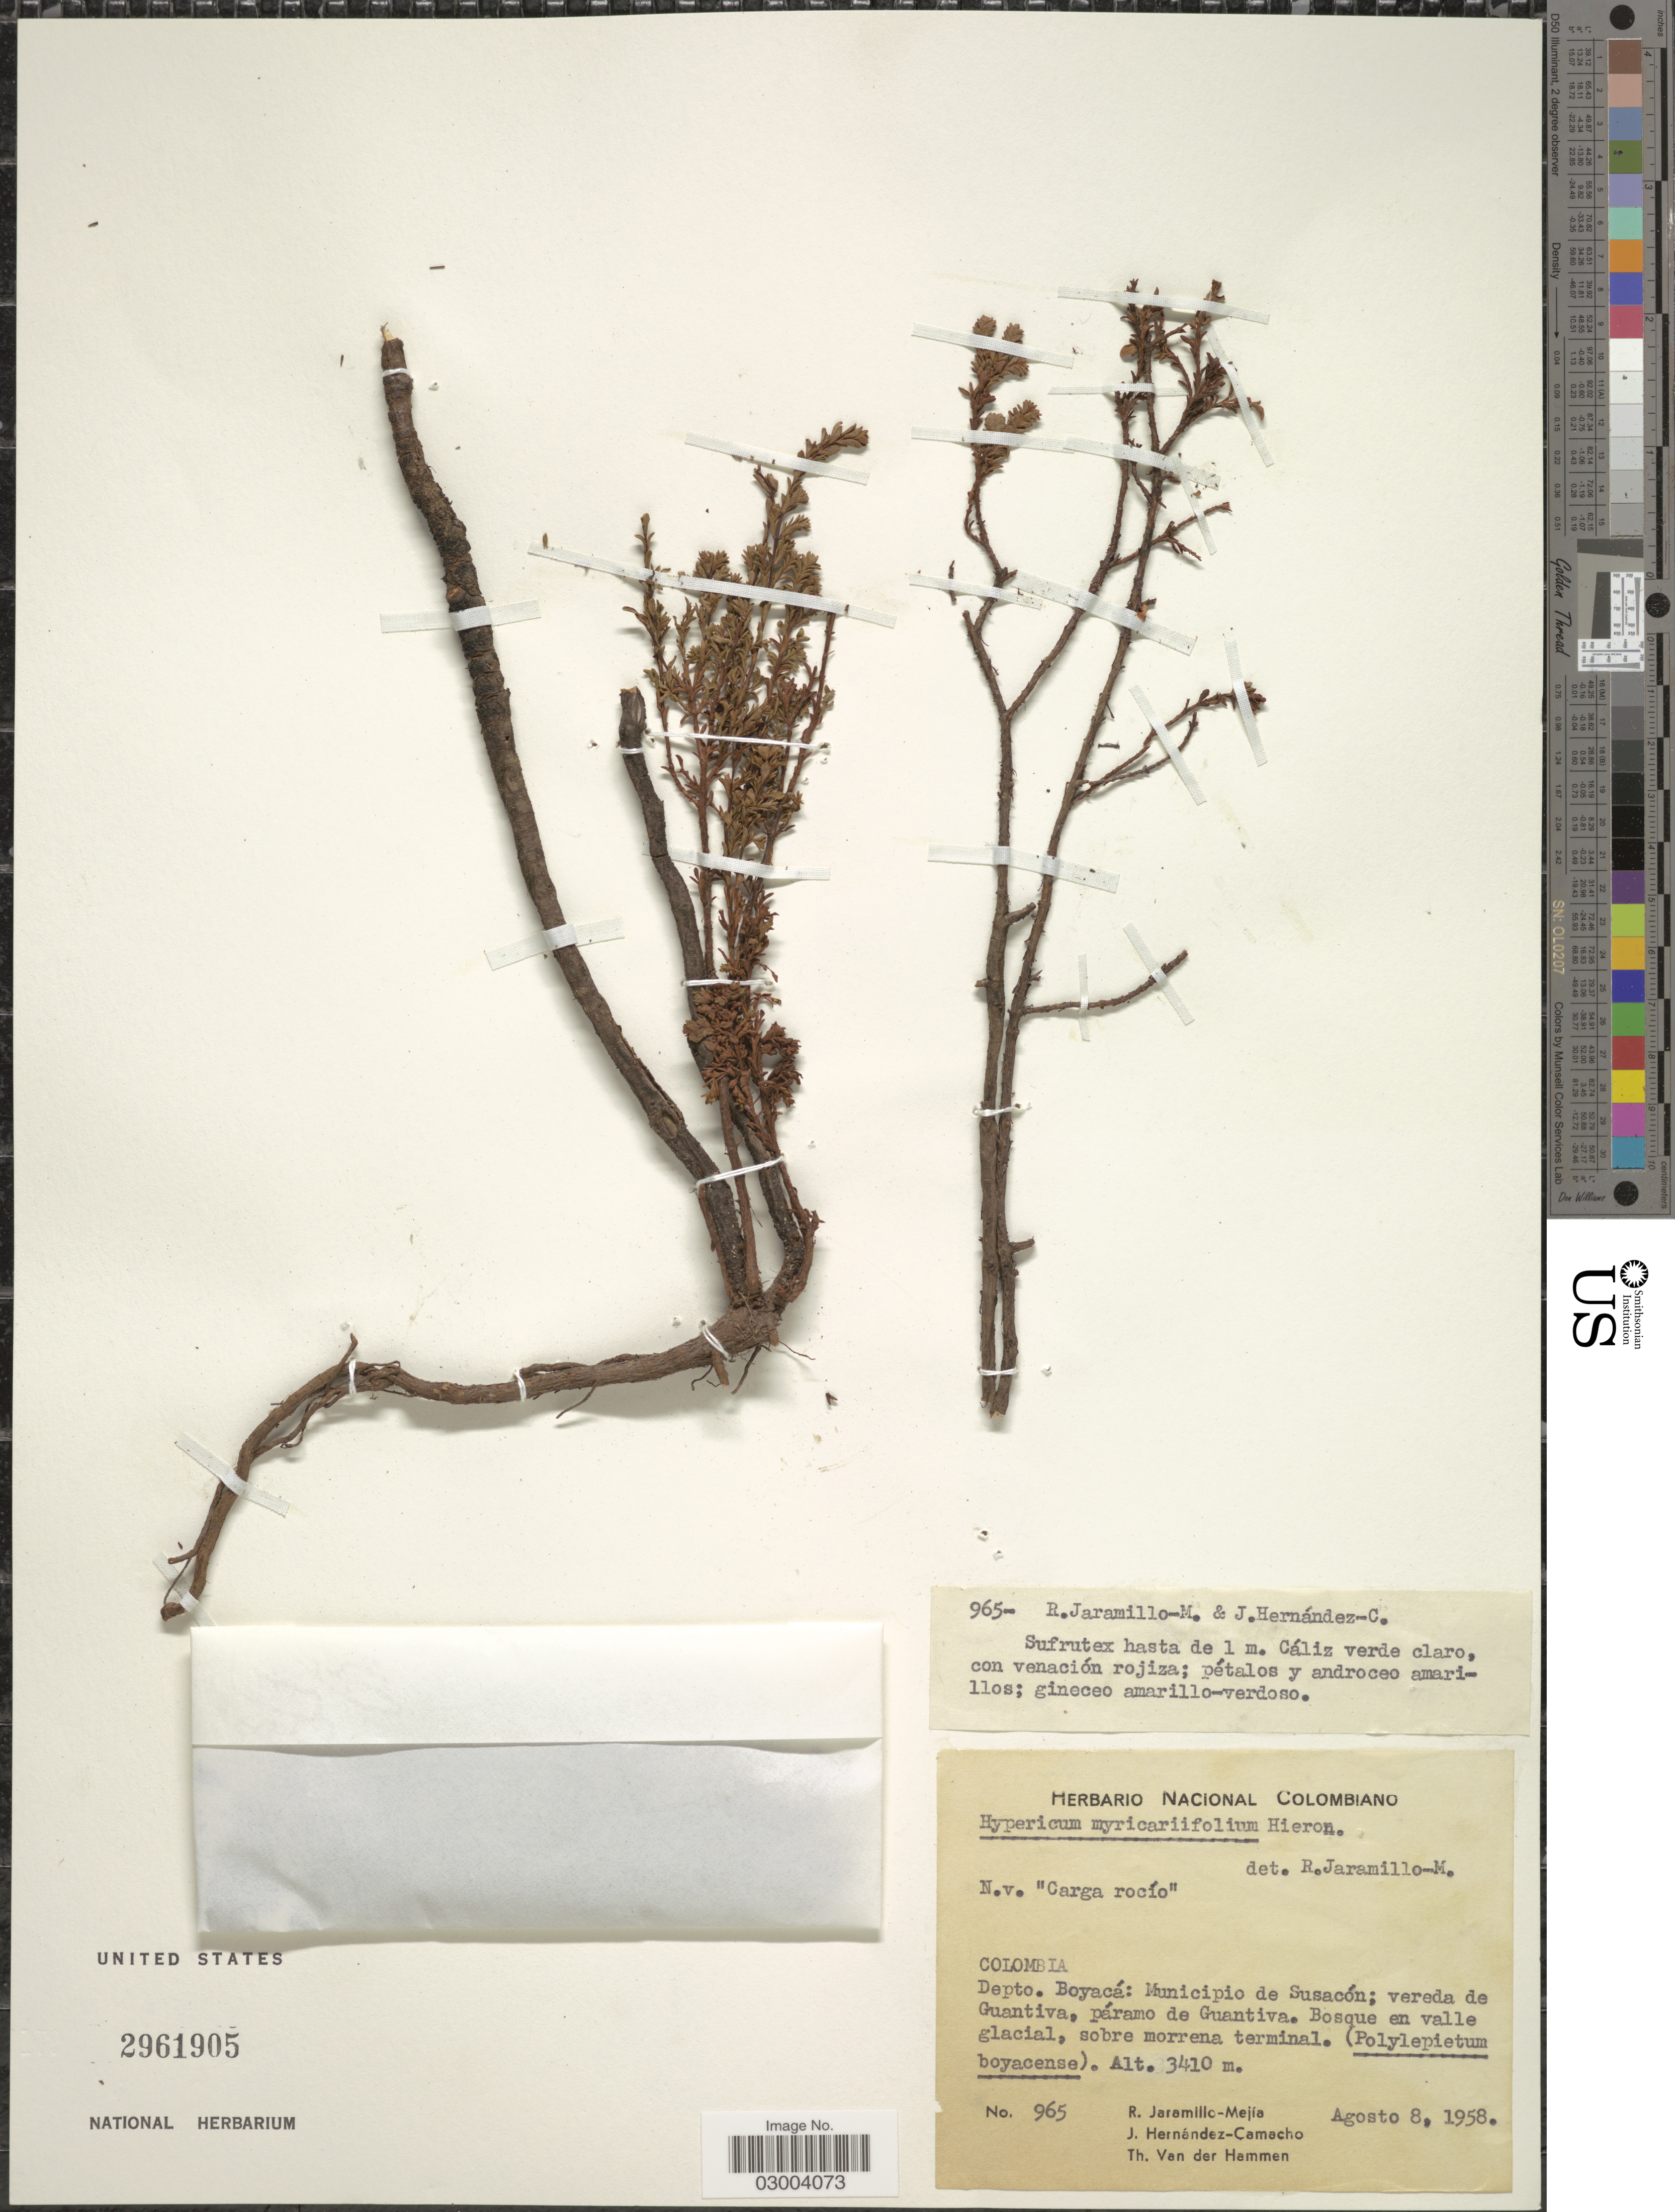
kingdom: Plantae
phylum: Tracheophyta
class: Magnoliopsida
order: Malpighiales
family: Hypericaceae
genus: Hypericum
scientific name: Hypericum myricariifolium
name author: Hieron.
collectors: R. Jaramillo M., J. Hernández-Camacho & T. Van der Hammen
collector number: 965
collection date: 1958-08-08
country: Colombia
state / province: Boyacá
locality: Depto. Boyacá: Municipio de Susacón: vereda de Guantica, páramo de Guantiva.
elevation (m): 3410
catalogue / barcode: US 2961905